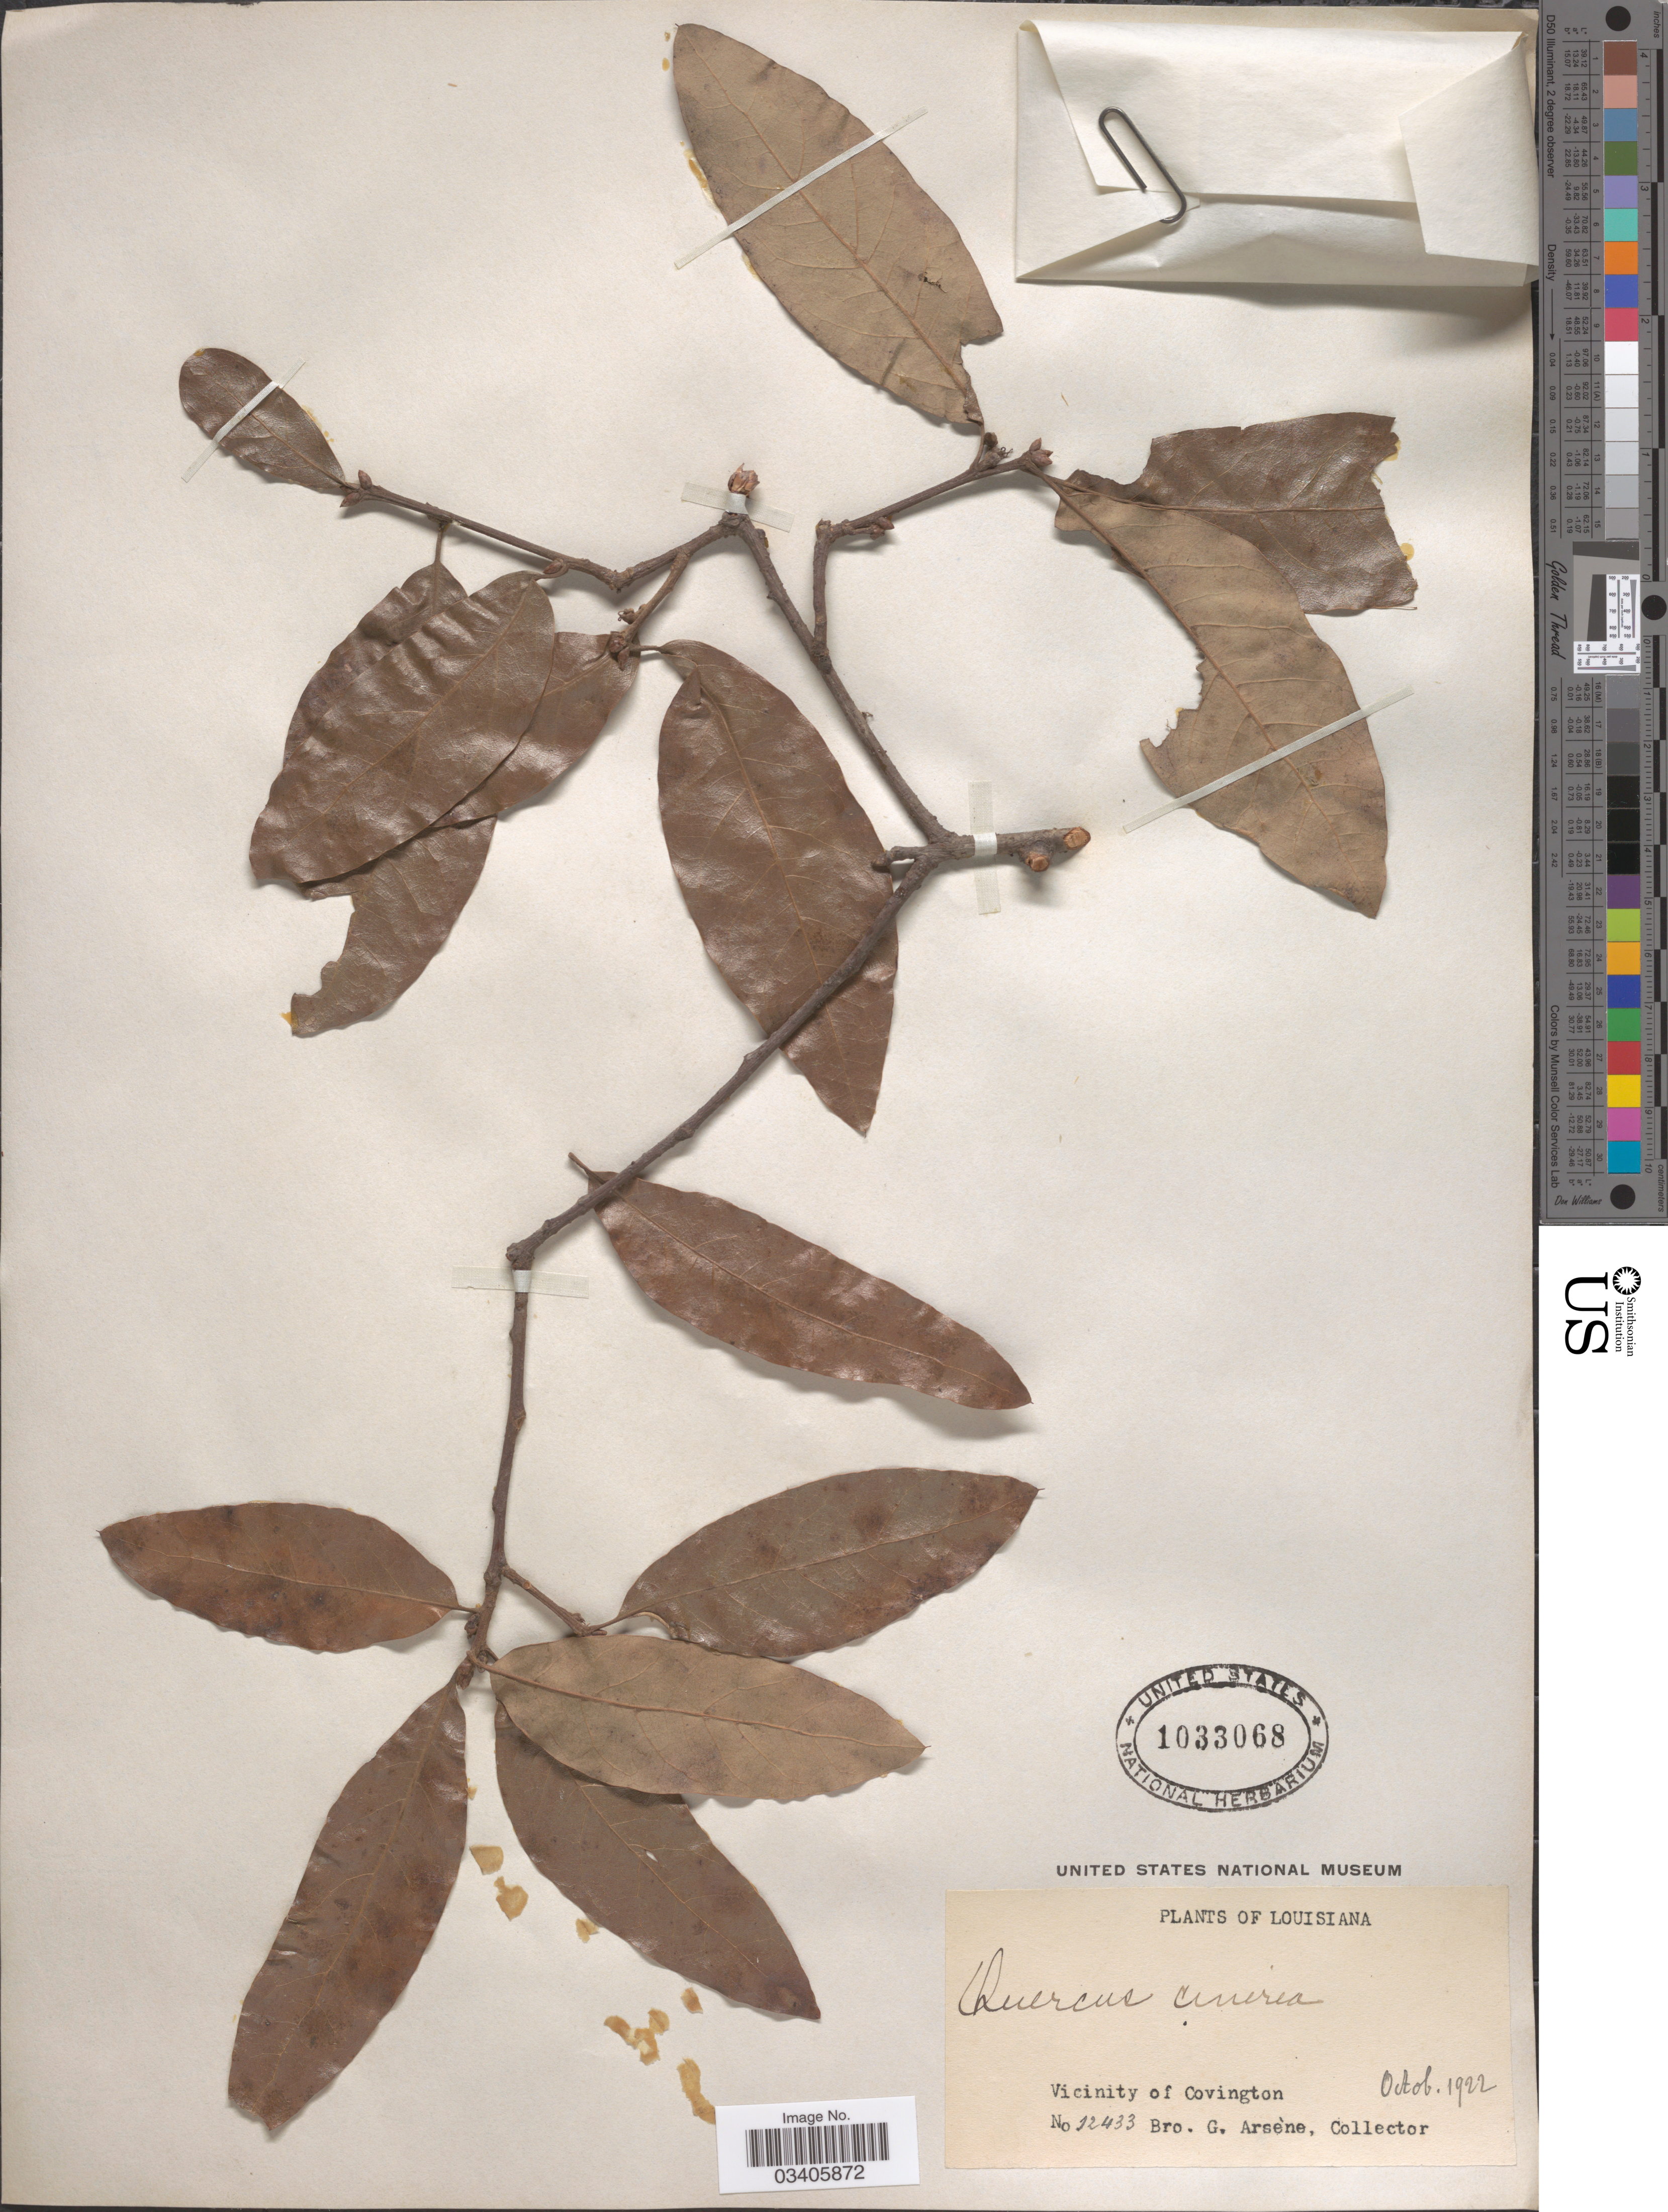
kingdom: Plantae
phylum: Tracheophyta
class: Magnoliopsida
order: Fagales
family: Fagaceae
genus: Quercus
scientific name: Quercus incana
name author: W. Bartram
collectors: Bro. G. Arsène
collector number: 12433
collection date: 1922-10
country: United States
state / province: Louisiana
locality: Vicinity of Covington.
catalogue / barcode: US 1033068